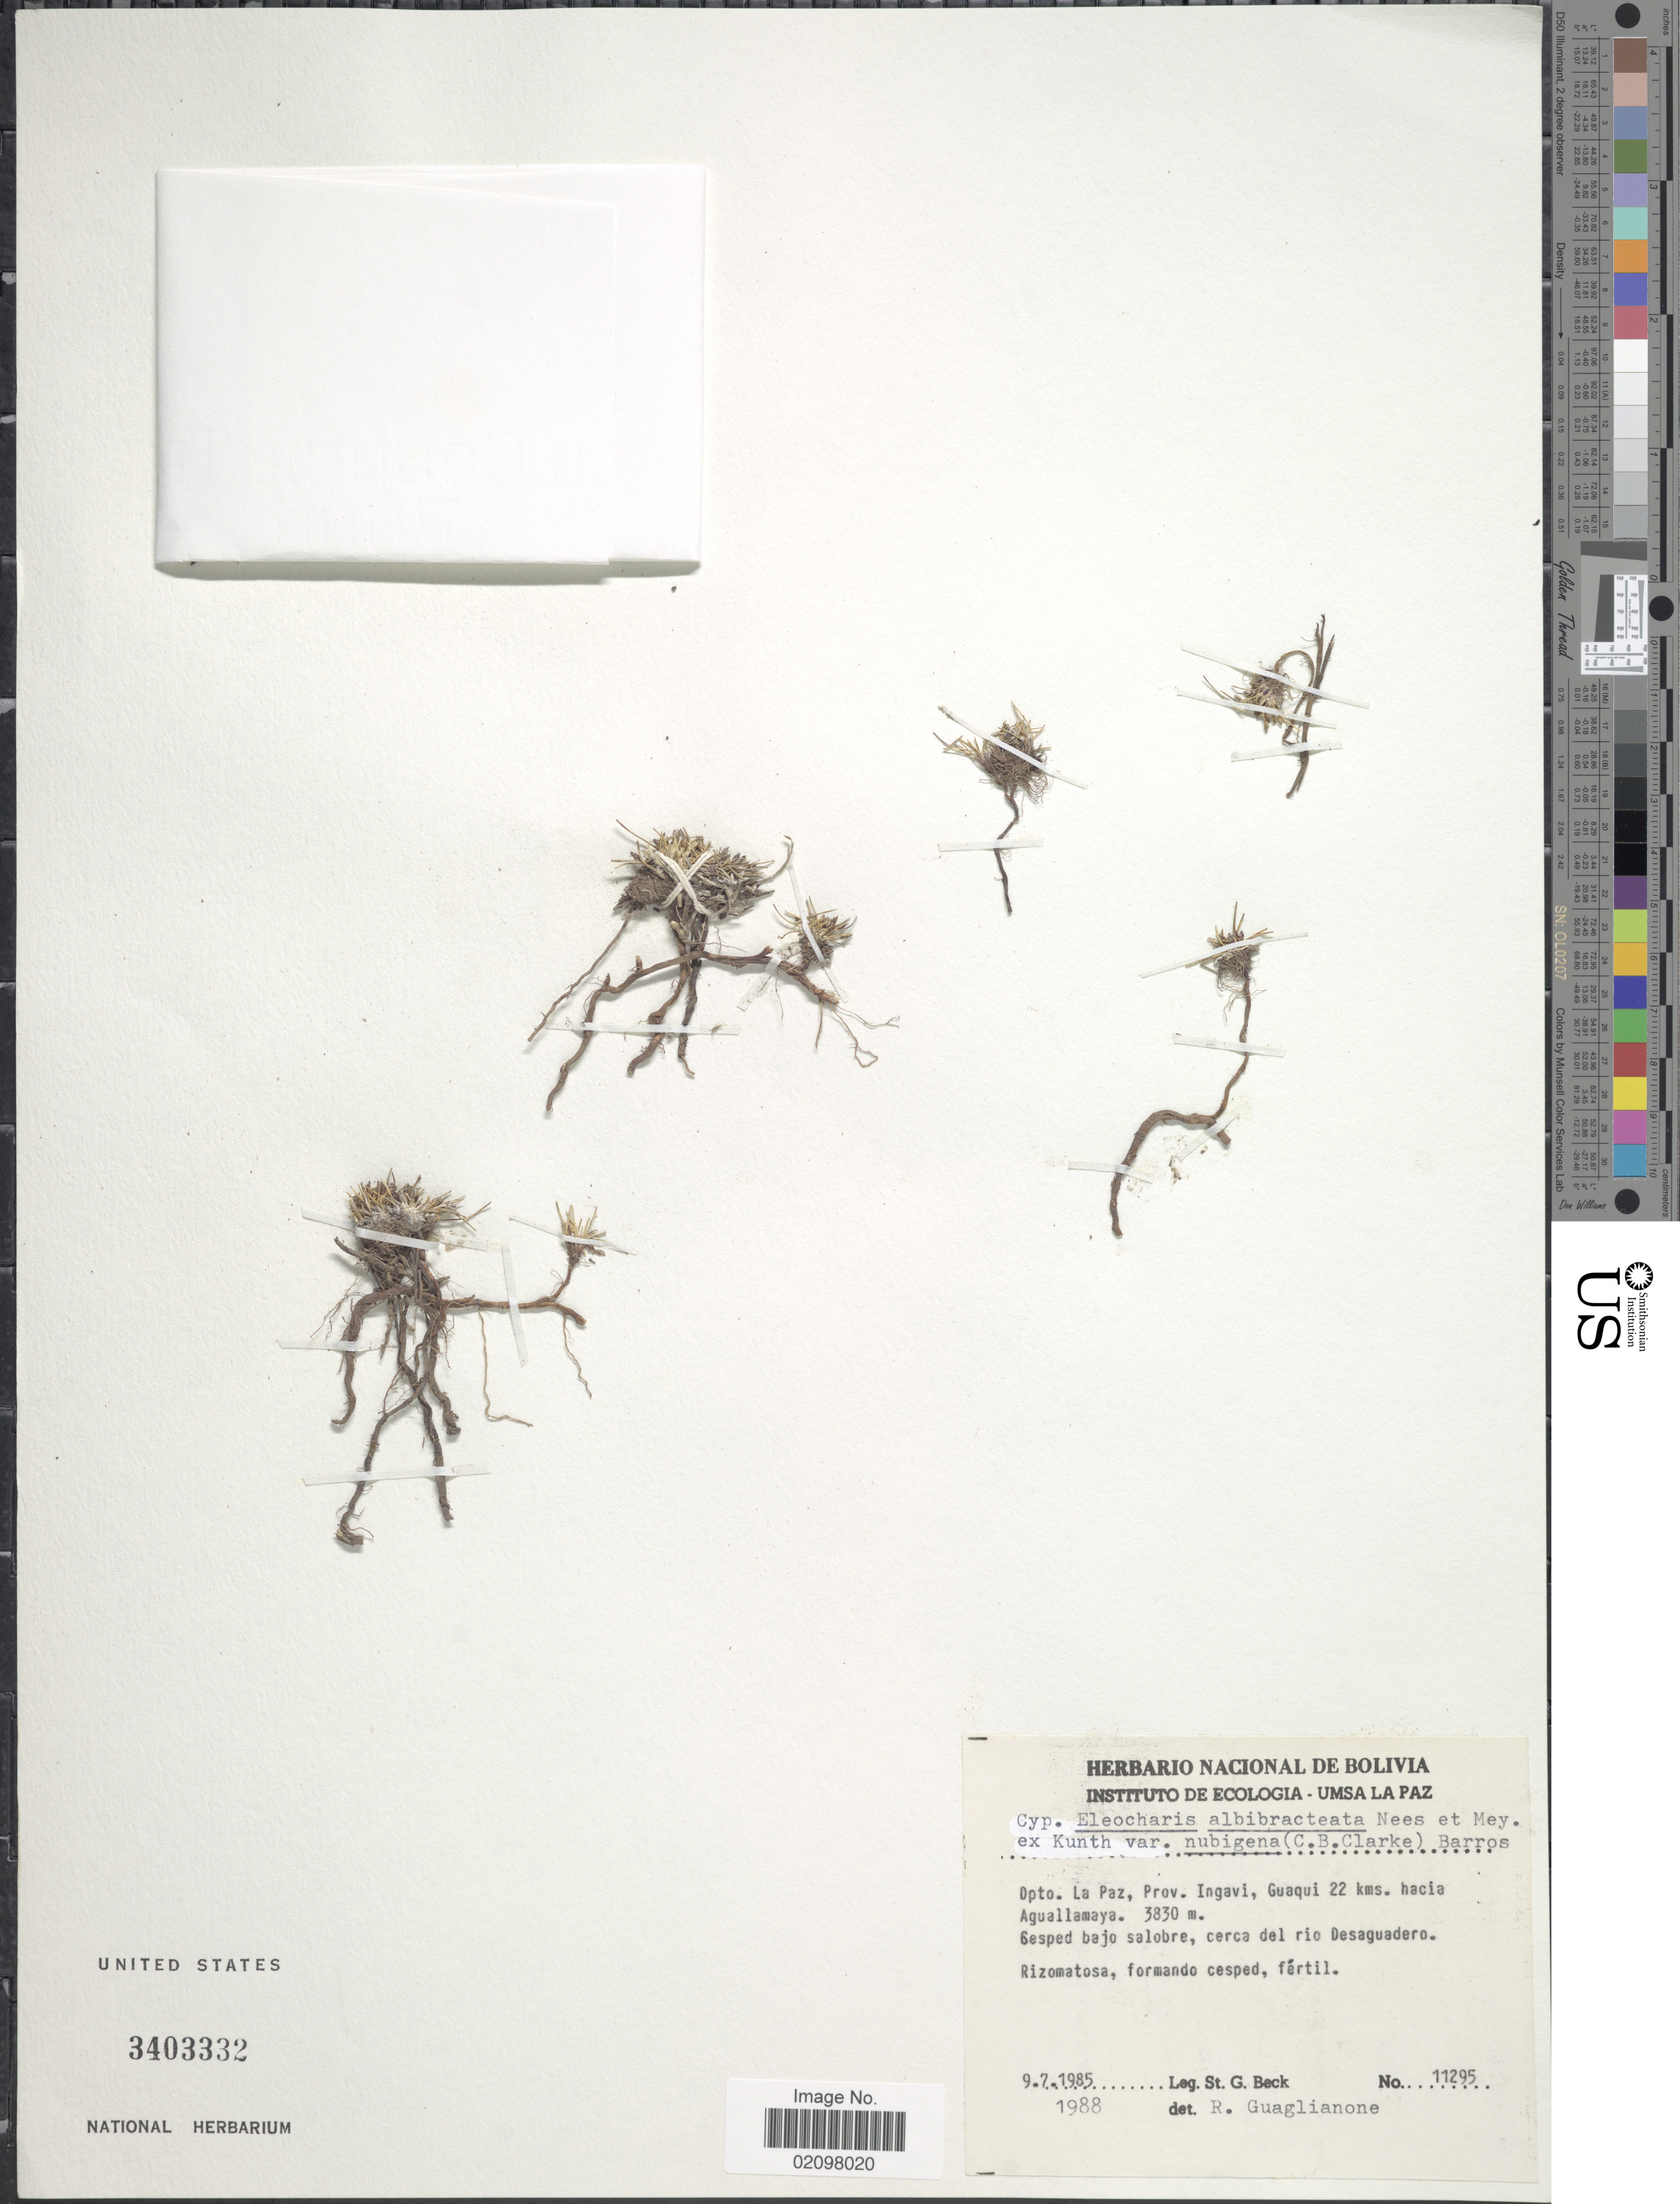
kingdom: Plantae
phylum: Tracheophyta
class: Liliopsida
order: Poales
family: Cyperaceae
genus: Eleocharis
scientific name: Eleocharis albibracteata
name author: Nees & Meyen ex Kunth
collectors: S. G. Beck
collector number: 11295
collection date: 1985-07-09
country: Bolivia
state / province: La Paz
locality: Dpto. La Paz, Prov. Ingavi, Guaqui 22 kms hacia Aguallamaya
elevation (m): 3830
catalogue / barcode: US 3403332